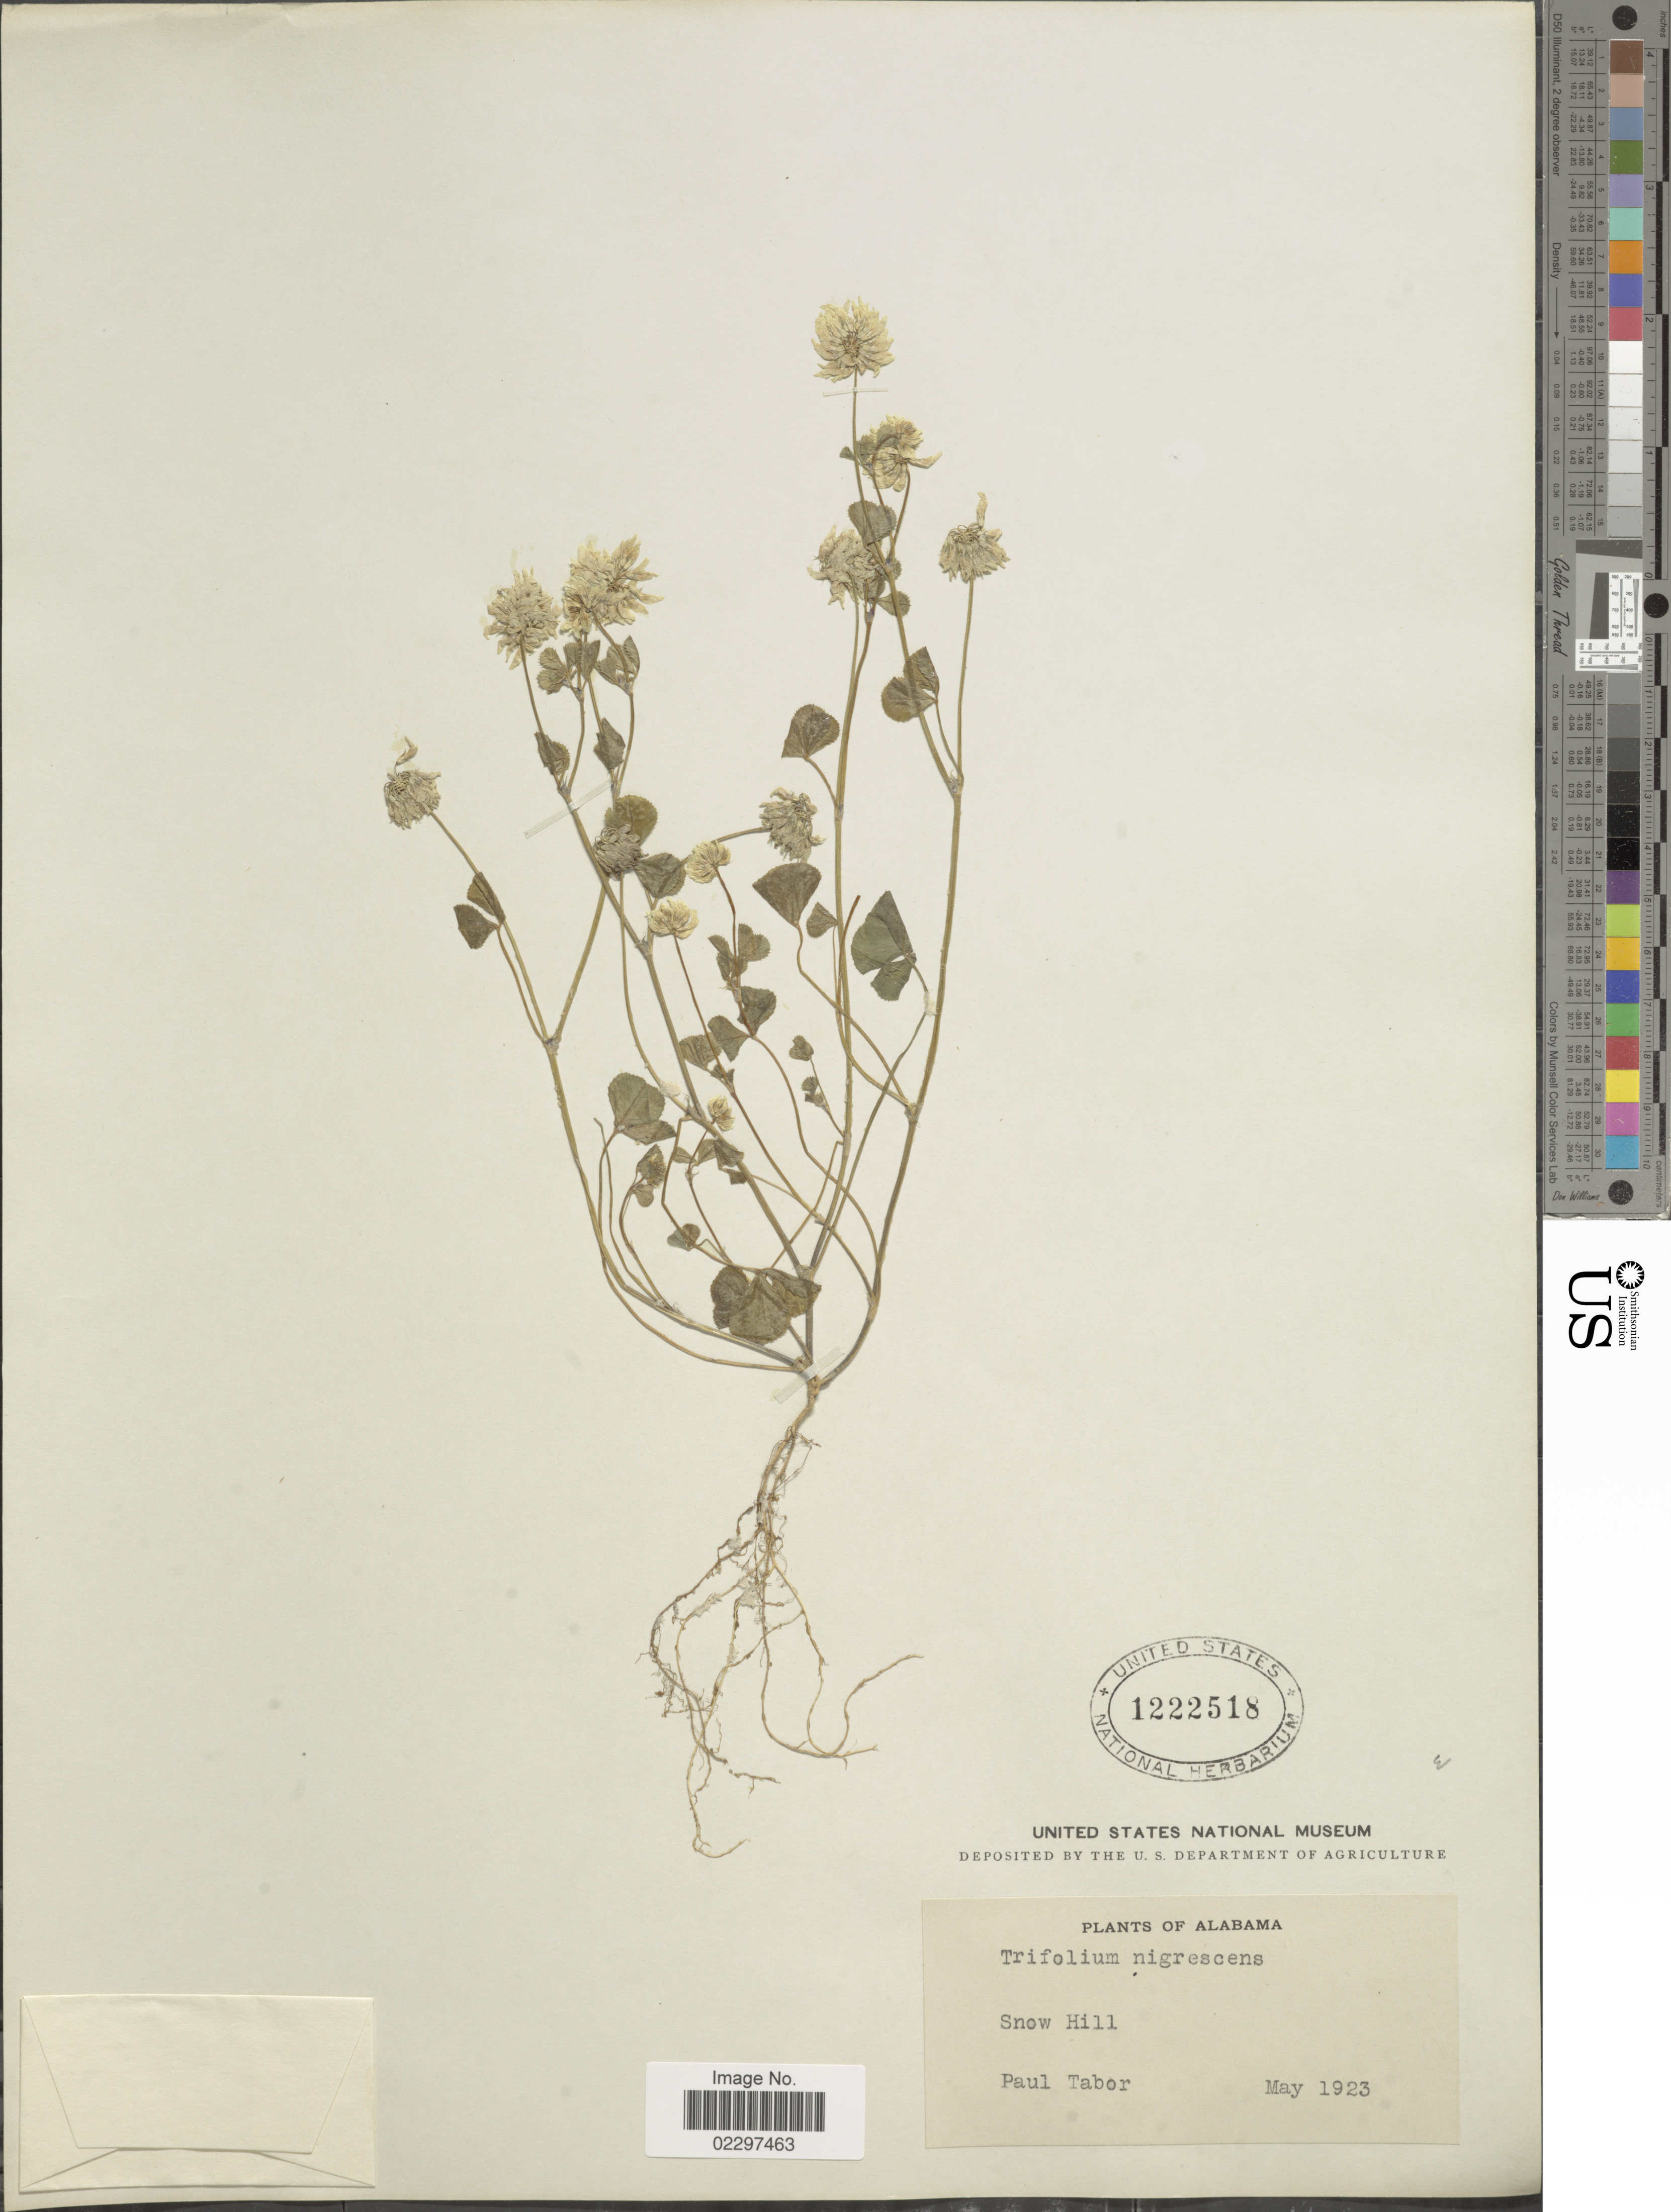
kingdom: Plantae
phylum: Tracheophyta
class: Magnoliopsida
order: Fabales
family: Fabaceae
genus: Trifolium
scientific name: Trifolium nigrescens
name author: Viv.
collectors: P. Tabor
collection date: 1923-05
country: United States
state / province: Alabama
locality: Snow Hill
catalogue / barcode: US 1222518